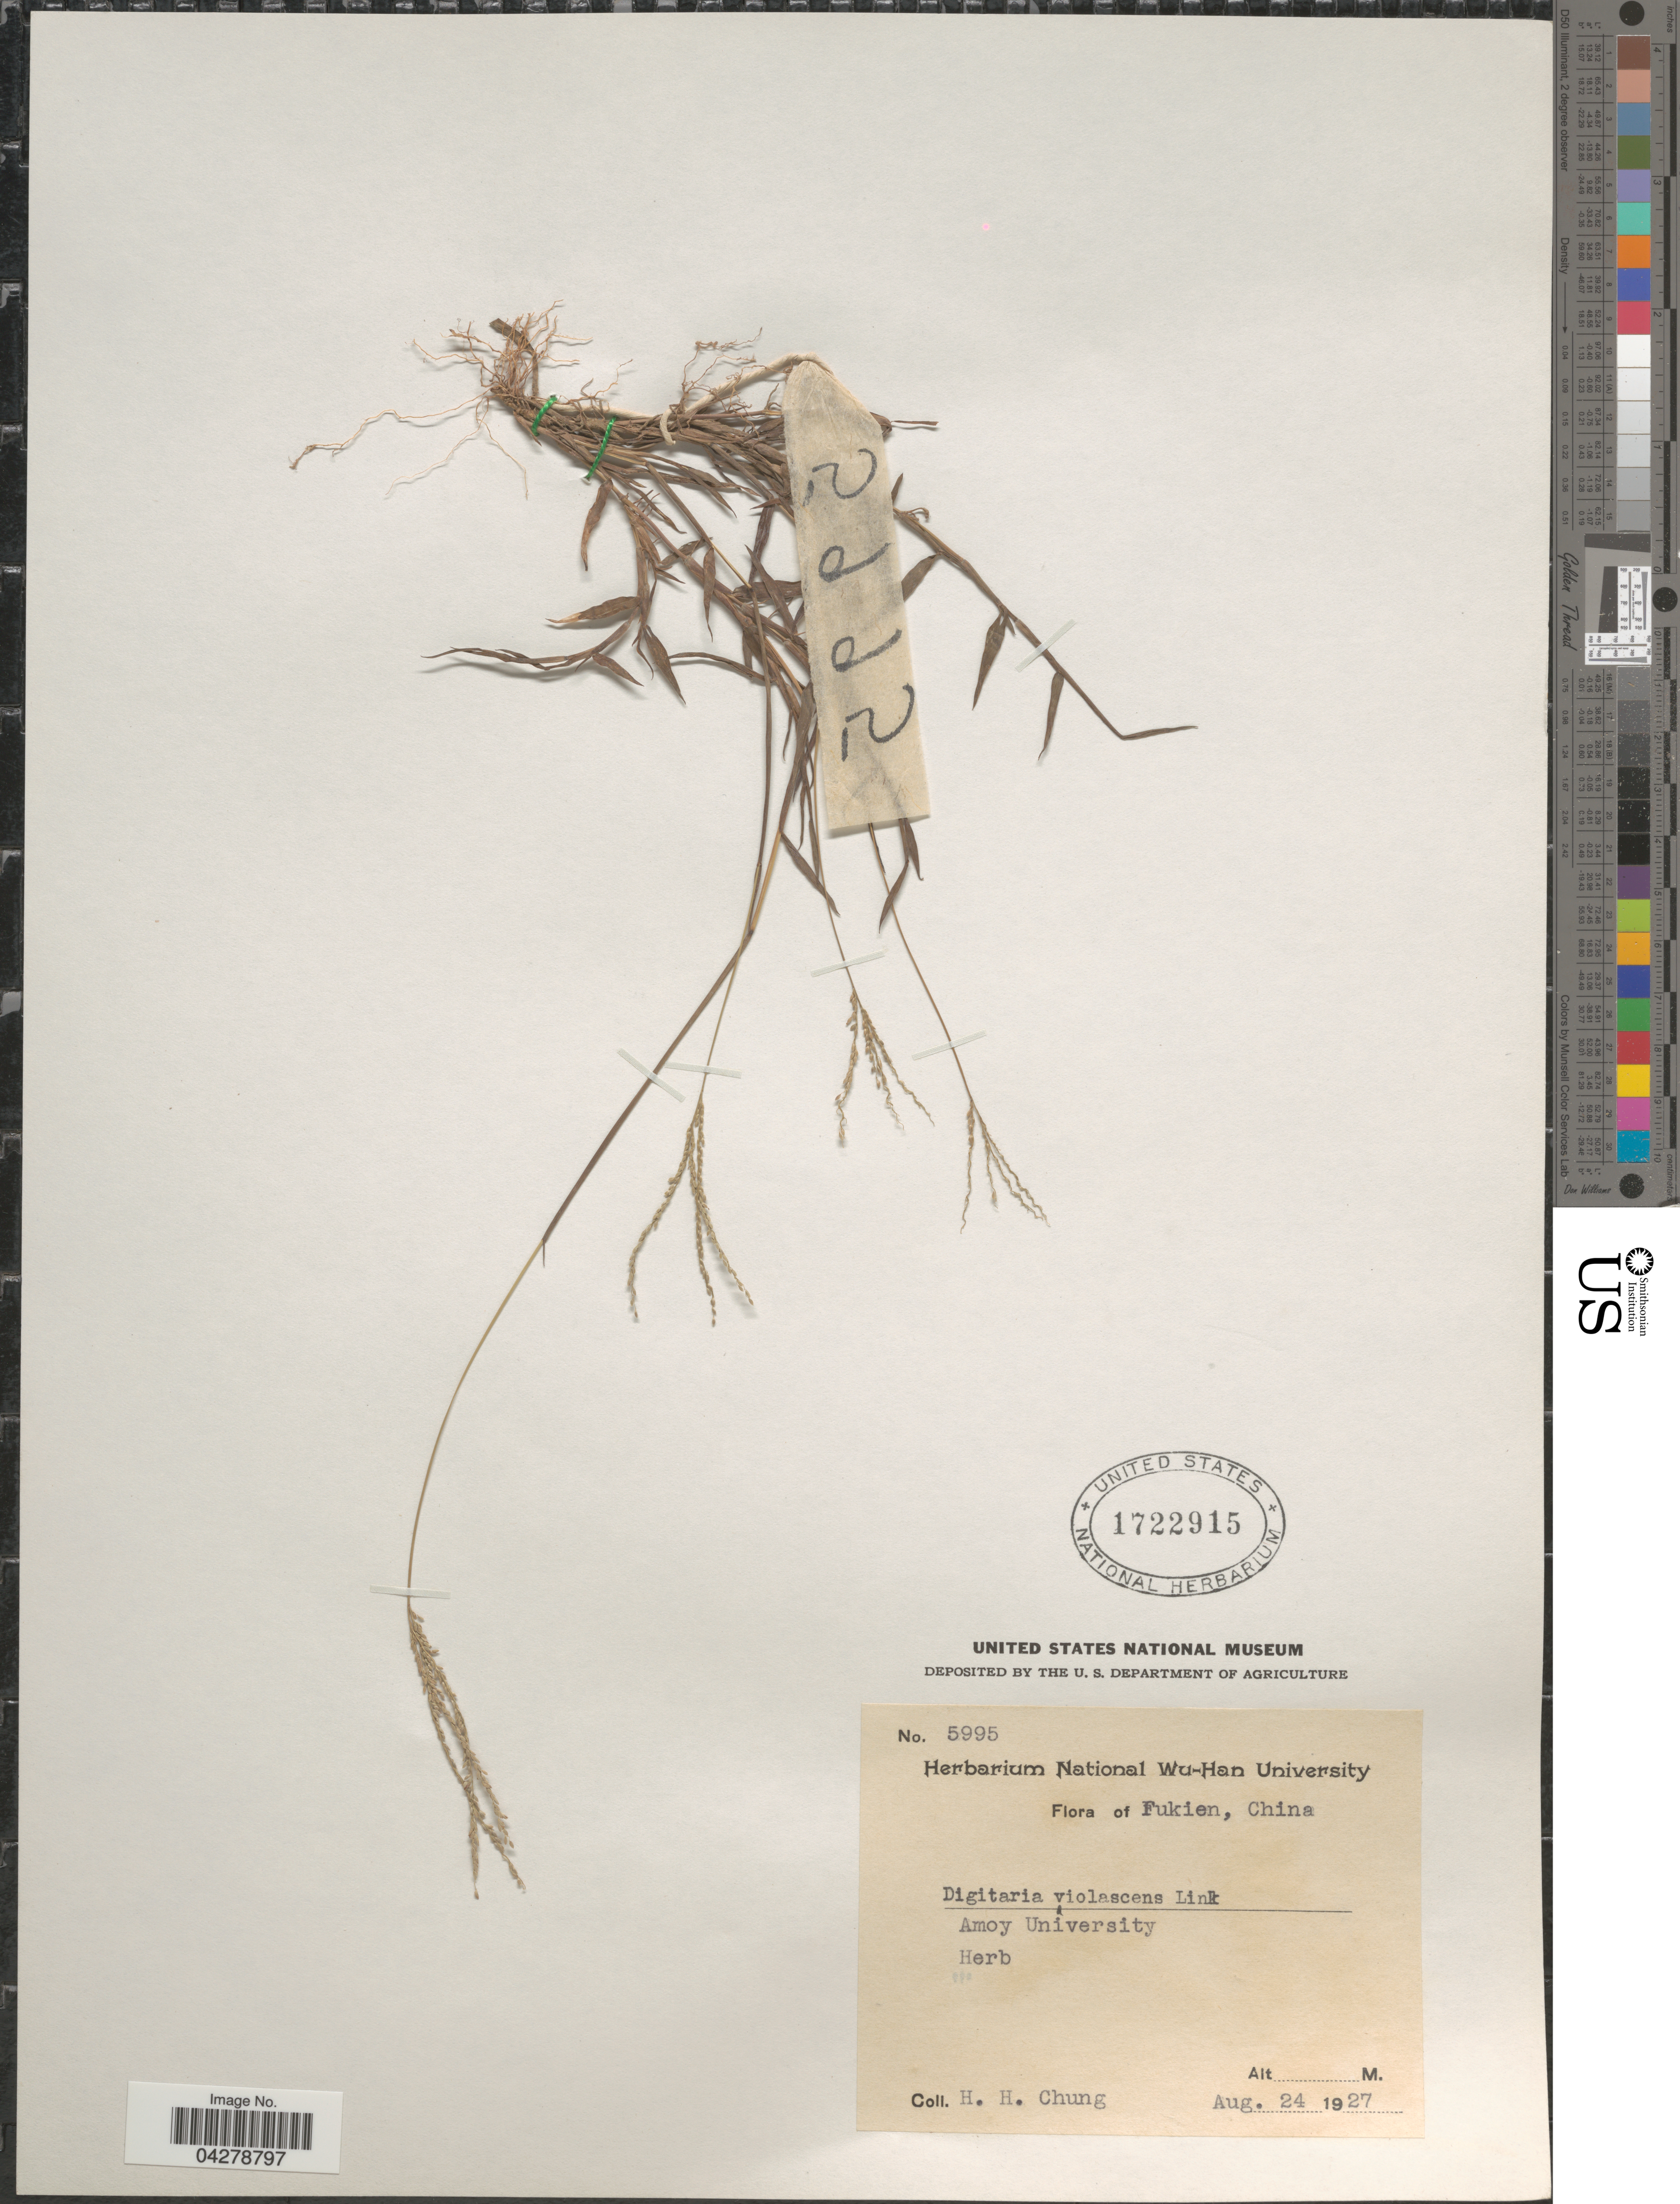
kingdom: Plantae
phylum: Tracheophyta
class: Liliopsida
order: Poales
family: Poaceae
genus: Digitaria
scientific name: Digitaria violascens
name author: Link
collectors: H. Chung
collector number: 5995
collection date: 1927-08-24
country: China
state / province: Fujian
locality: Fukien. Amoy University.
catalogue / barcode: US 1722915